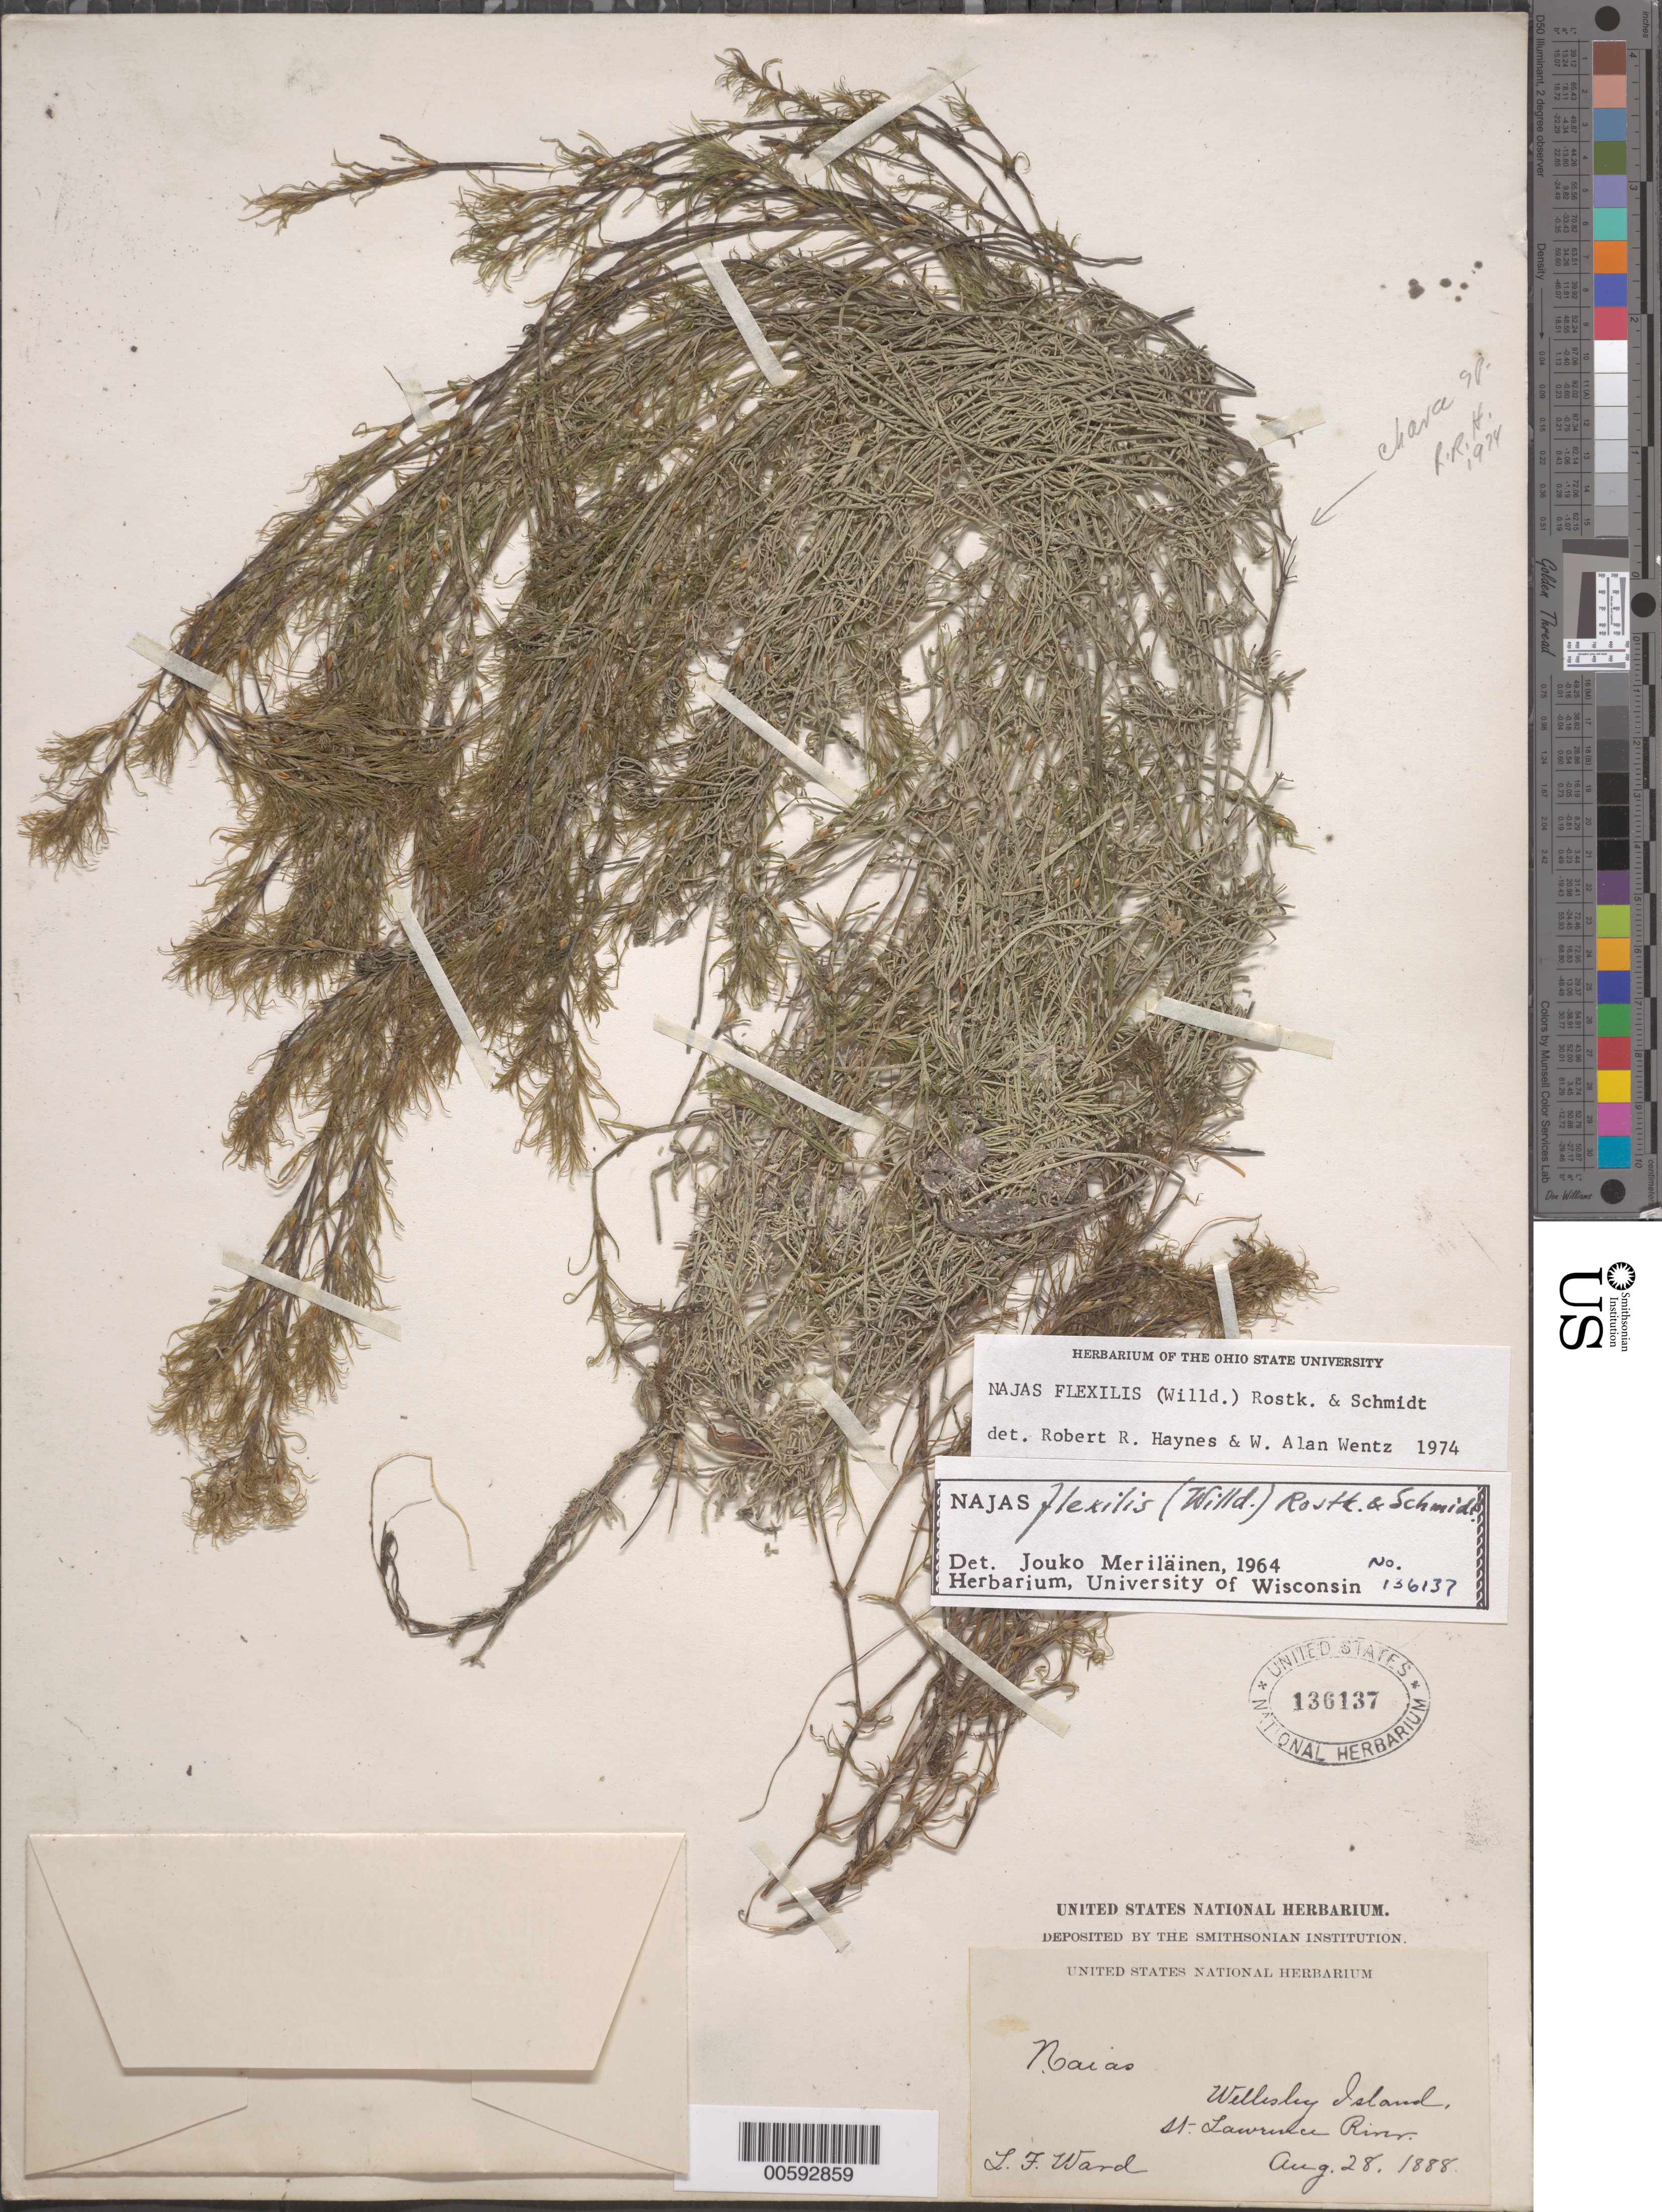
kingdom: Plantae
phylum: Tracheophyta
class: Liliopsida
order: Alismatales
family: Hydrocharitaceae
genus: Najas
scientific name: Najas flexilis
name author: (Willd.) Rostk. & Schmidt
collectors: L. F. Ward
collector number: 136137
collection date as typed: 28 Aug 1888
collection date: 1888-08-28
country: United States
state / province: Ohio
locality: St. Lawrence River, Welleley Island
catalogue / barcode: US 136137